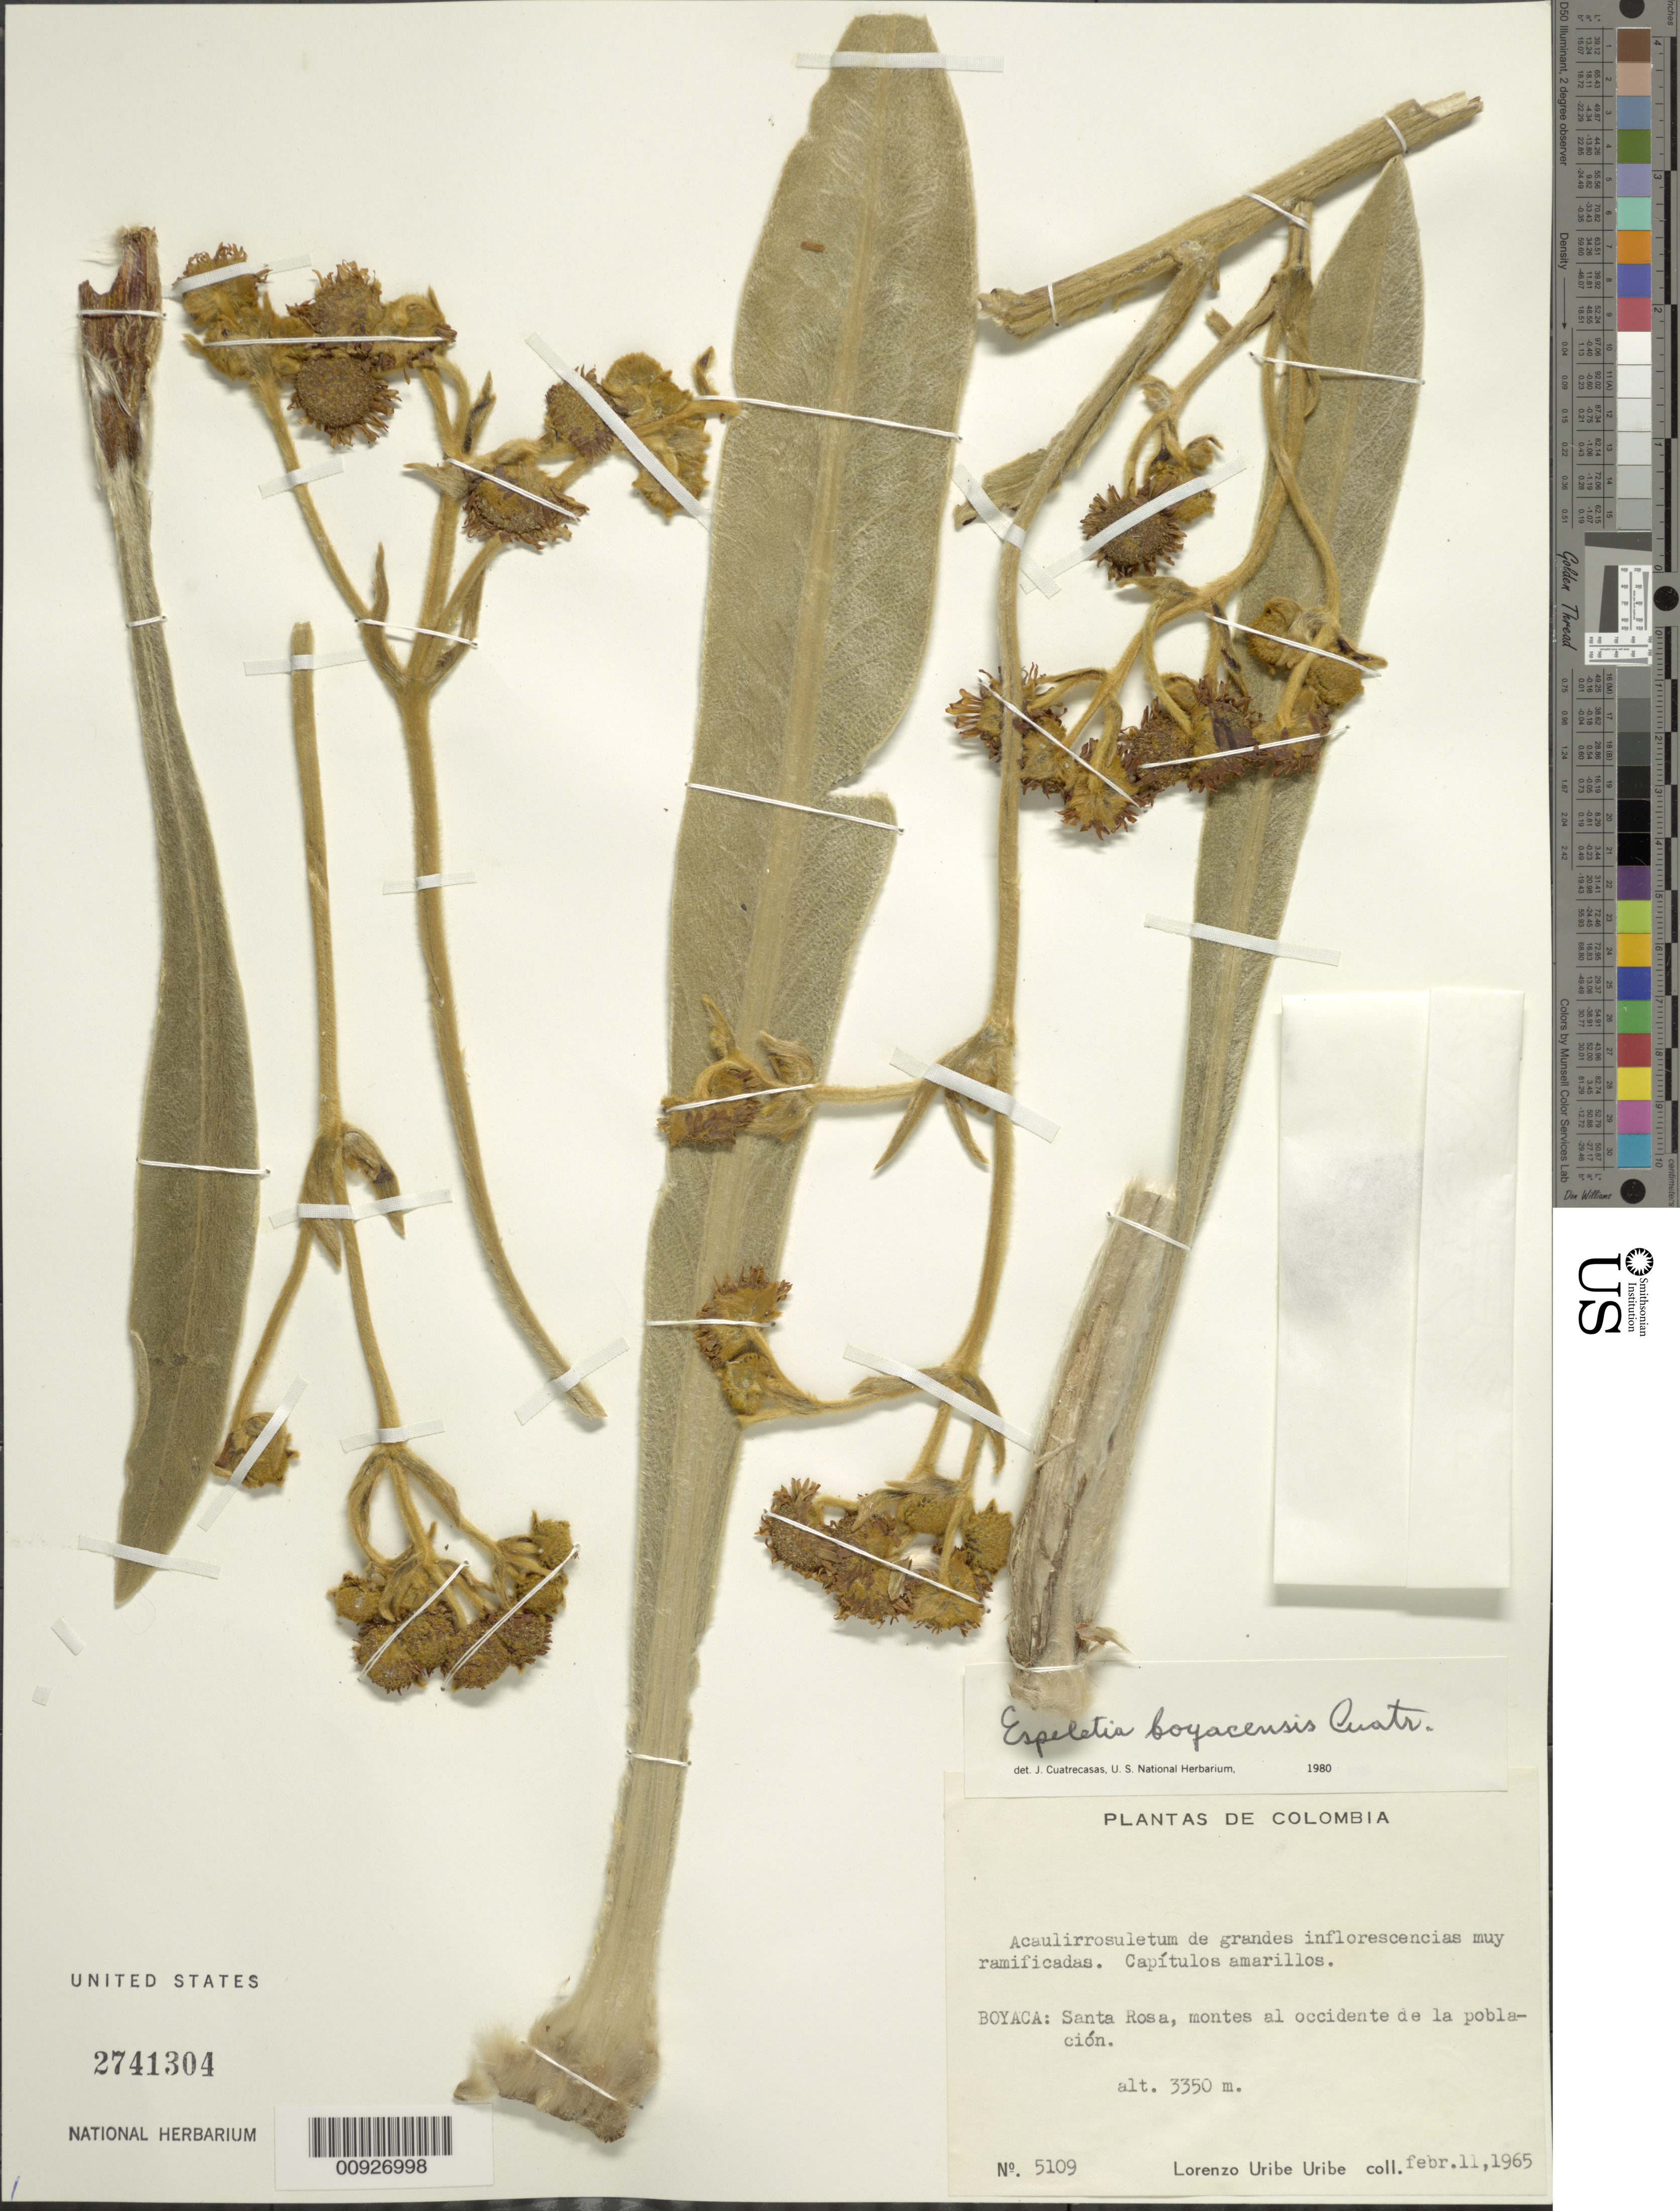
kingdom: Plantae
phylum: Tracheophyta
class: Magnoliopsida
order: Asterales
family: Asteraceae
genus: Espeletia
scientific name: Espeletia boyacensis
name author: Cuatrec.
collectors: L. Uribe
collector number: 5109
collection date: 1965-02-11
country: Colombia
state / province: Boyacá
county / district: M. de Santa Rosa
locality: Santa Rosa, montes al occidemte de la población.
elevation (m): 3350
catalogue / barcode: US 2741304